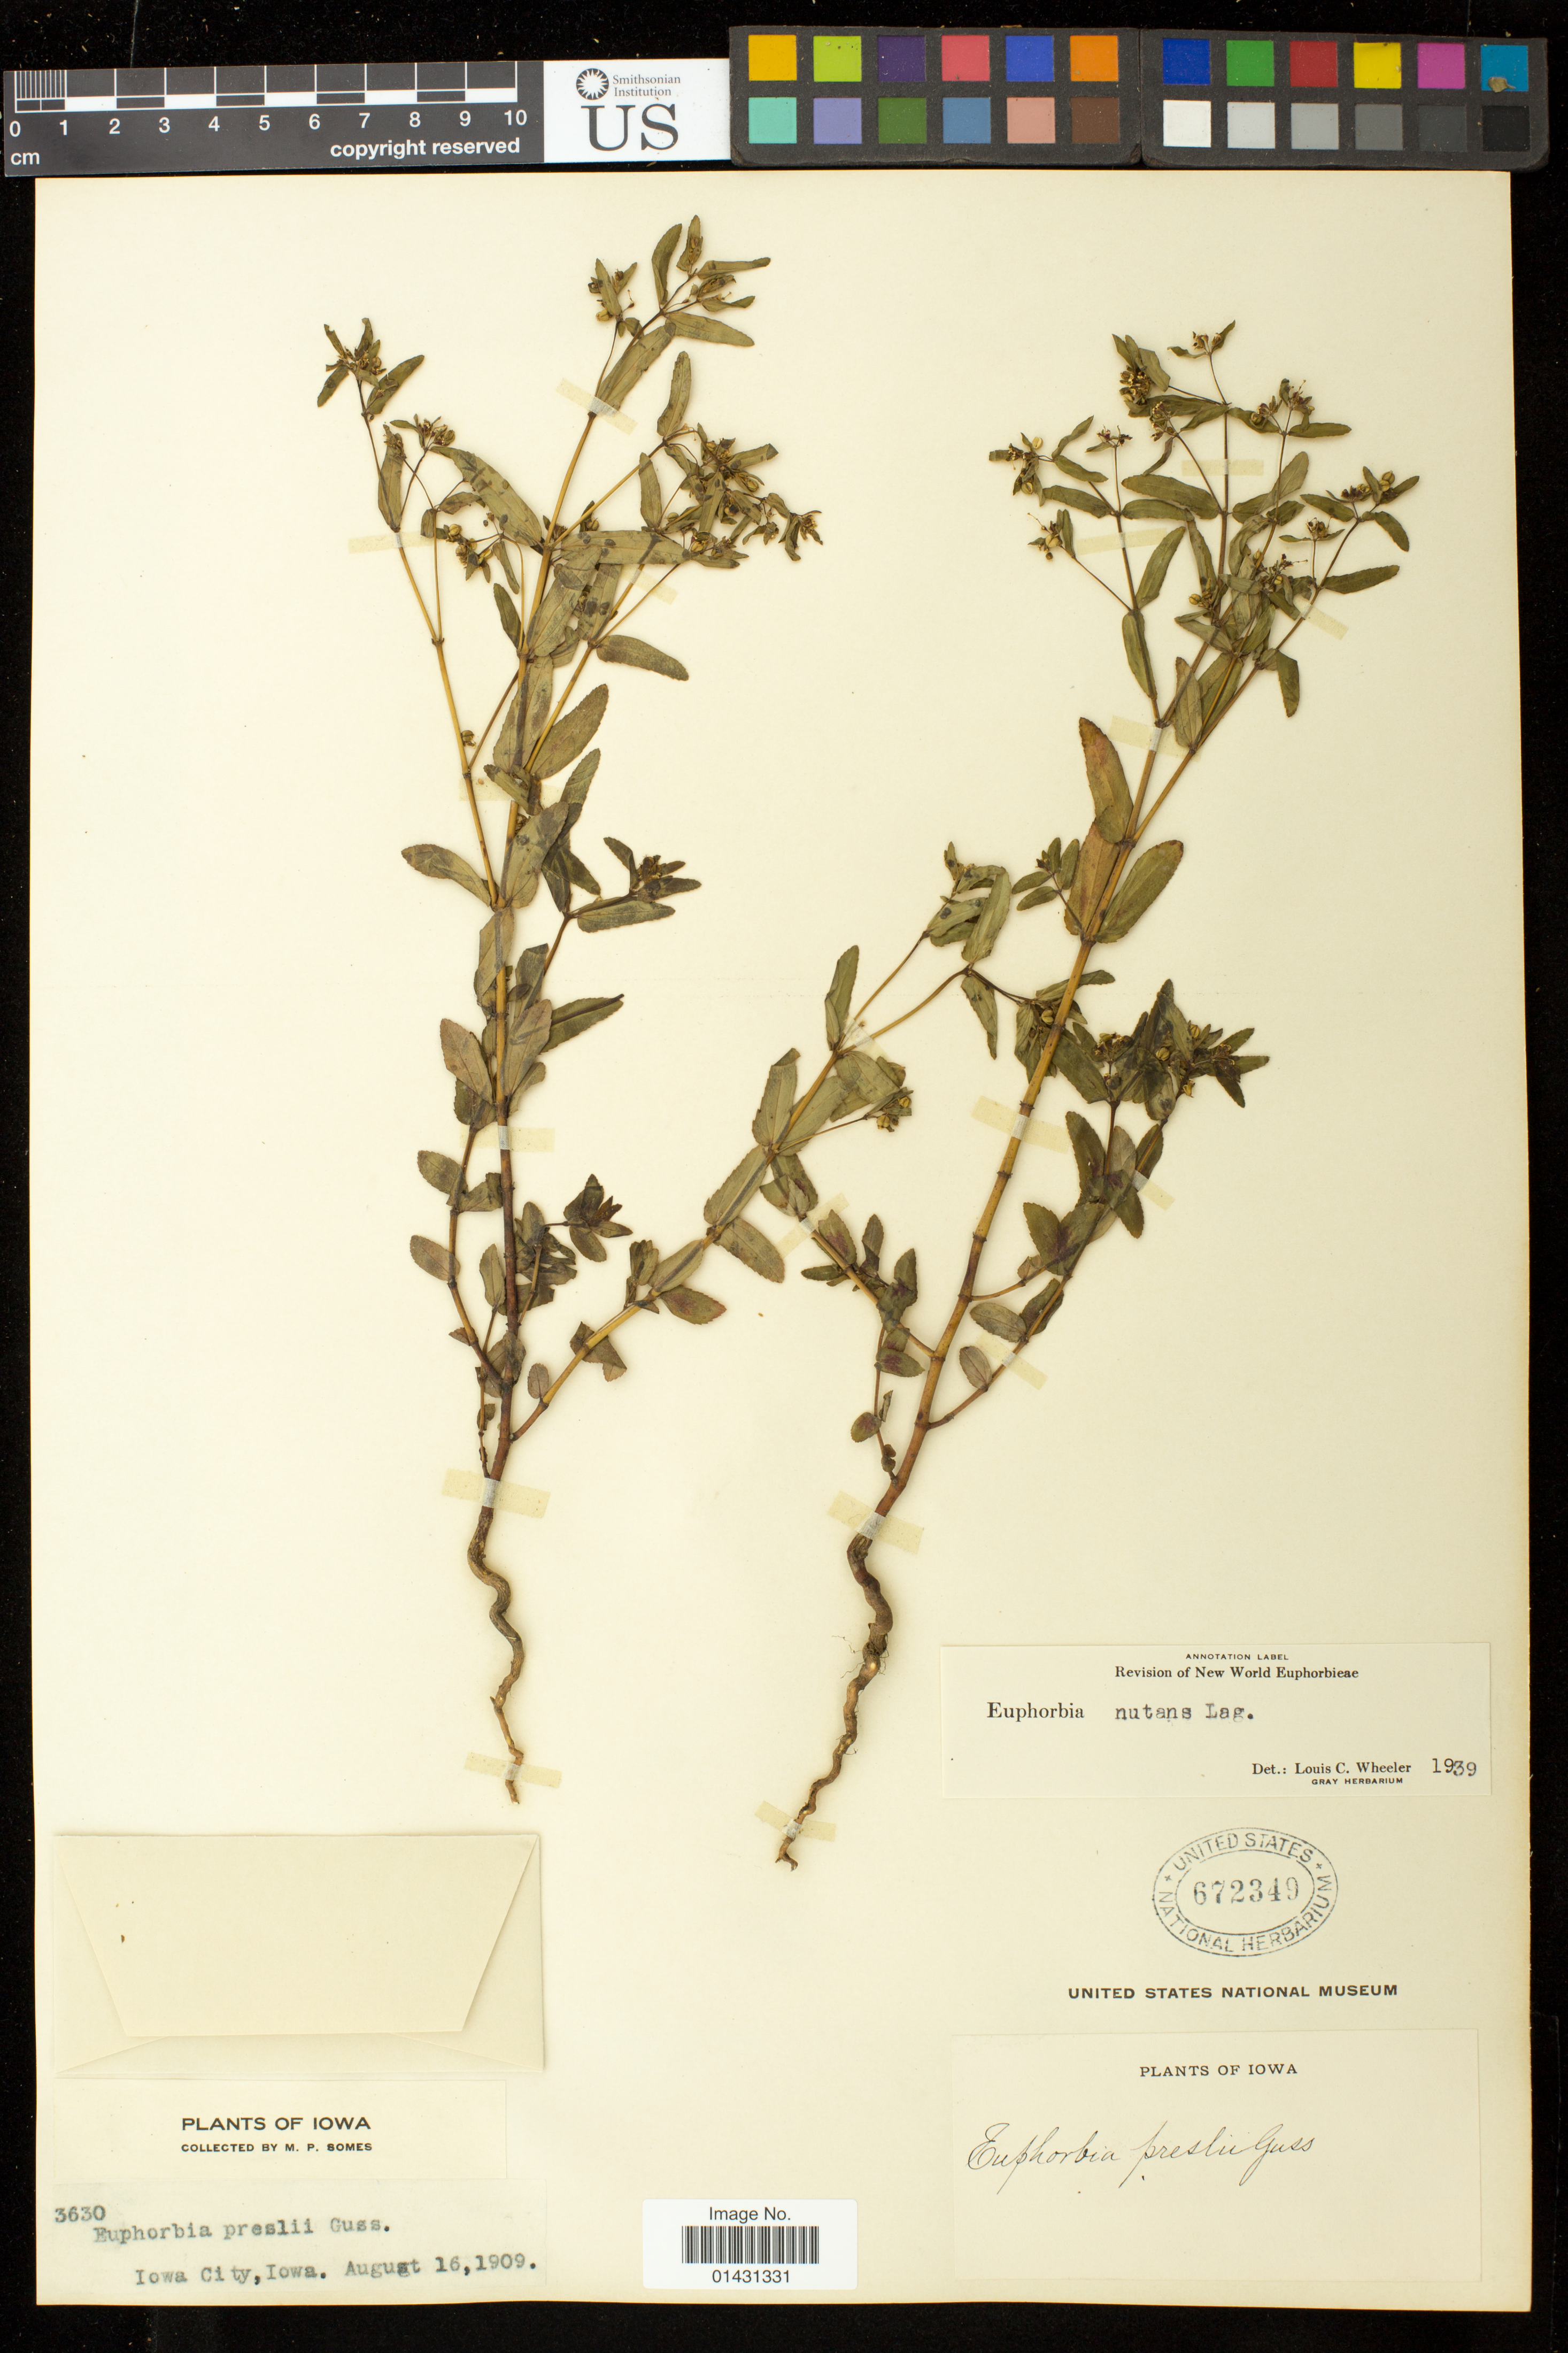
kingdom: Plantae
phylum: Tracheophyta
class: Magnoliopsida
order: Malpighiales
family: Euphorbiaceae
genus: Euphorbia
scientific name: Euphorbia maculata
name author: L.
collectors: M. Somes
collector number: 3630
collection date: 1909-08-16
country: United States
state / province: Iowa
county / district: Johnson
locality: Iowa City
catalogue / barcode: US 672349